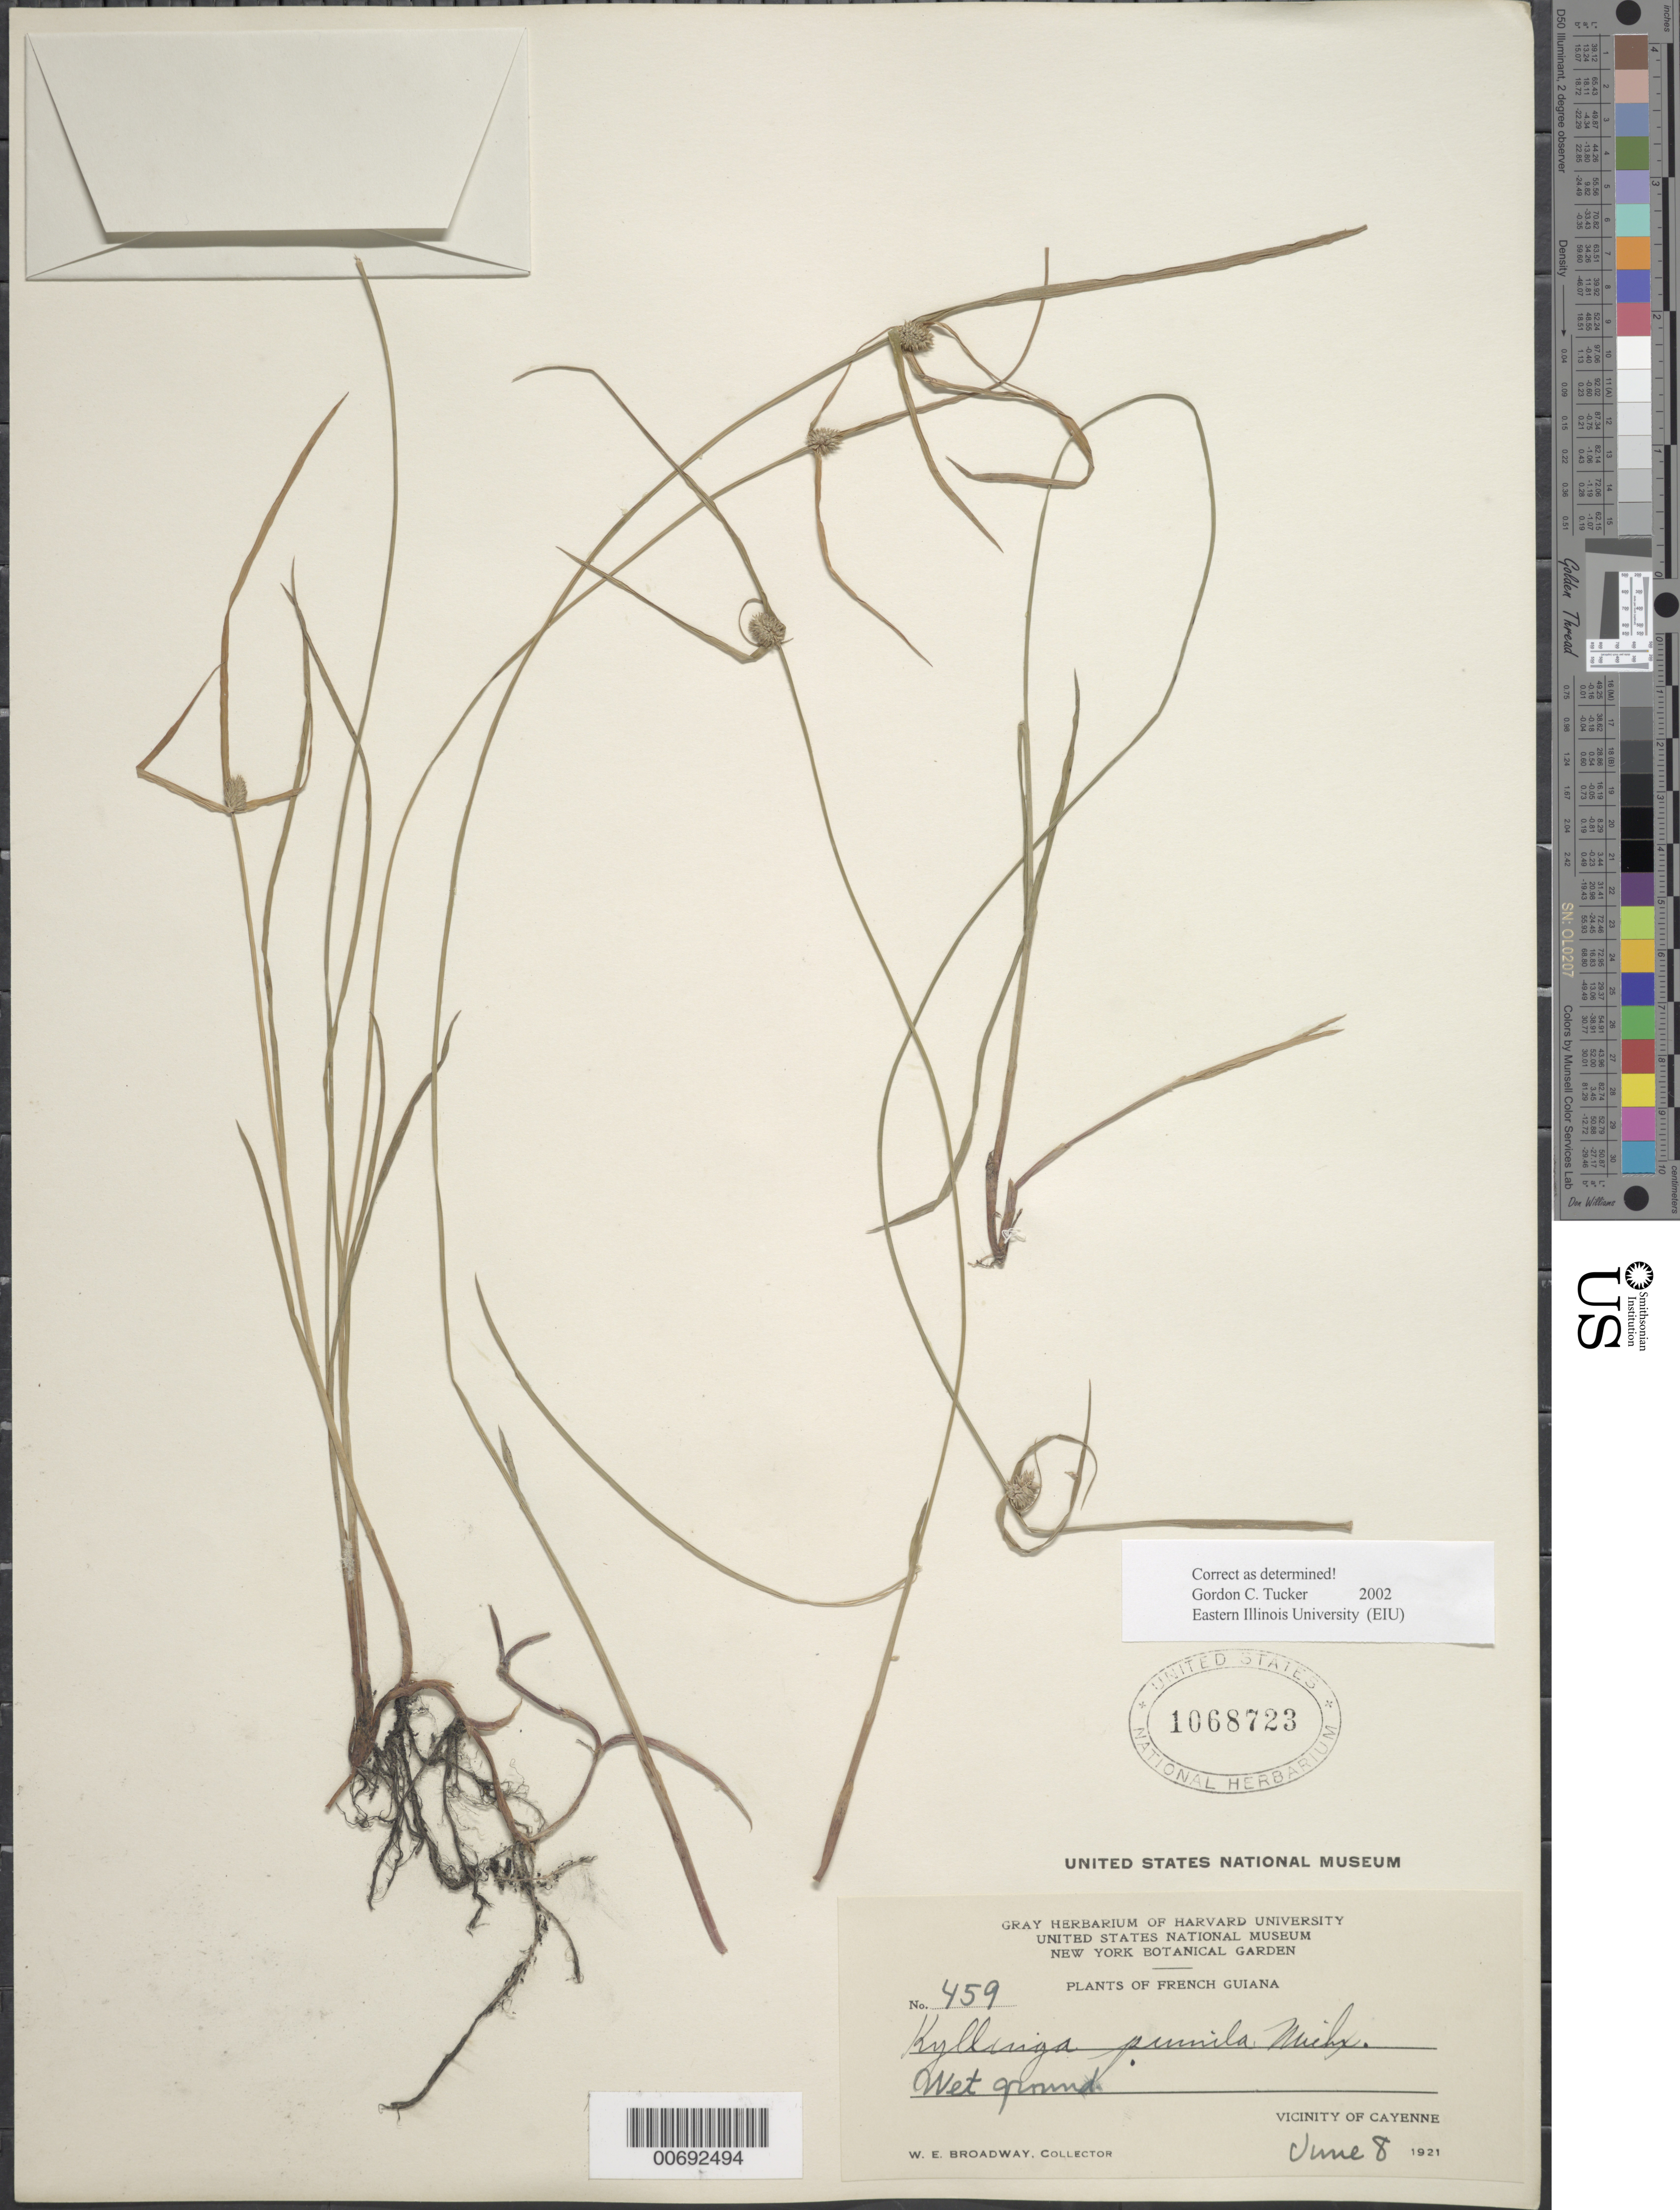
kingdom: Plantae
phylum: Tracheophyta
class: Liliopsida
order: Poales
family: Cyperaceae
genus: Cyperus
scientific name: Cyperus brevifolius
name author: (Rottb.) Hassk.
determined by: Strong, M. T., (US), Smithsonian Institution - National Museum of Natural History (UNITED STATES)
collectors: W. E. Broadway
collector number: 459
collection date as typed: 8-Jun-21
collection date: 1921-06-08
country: French Guiana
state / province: Cayenne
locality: Cayenne, vic.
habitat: Wet ground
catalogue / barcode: US 1068723